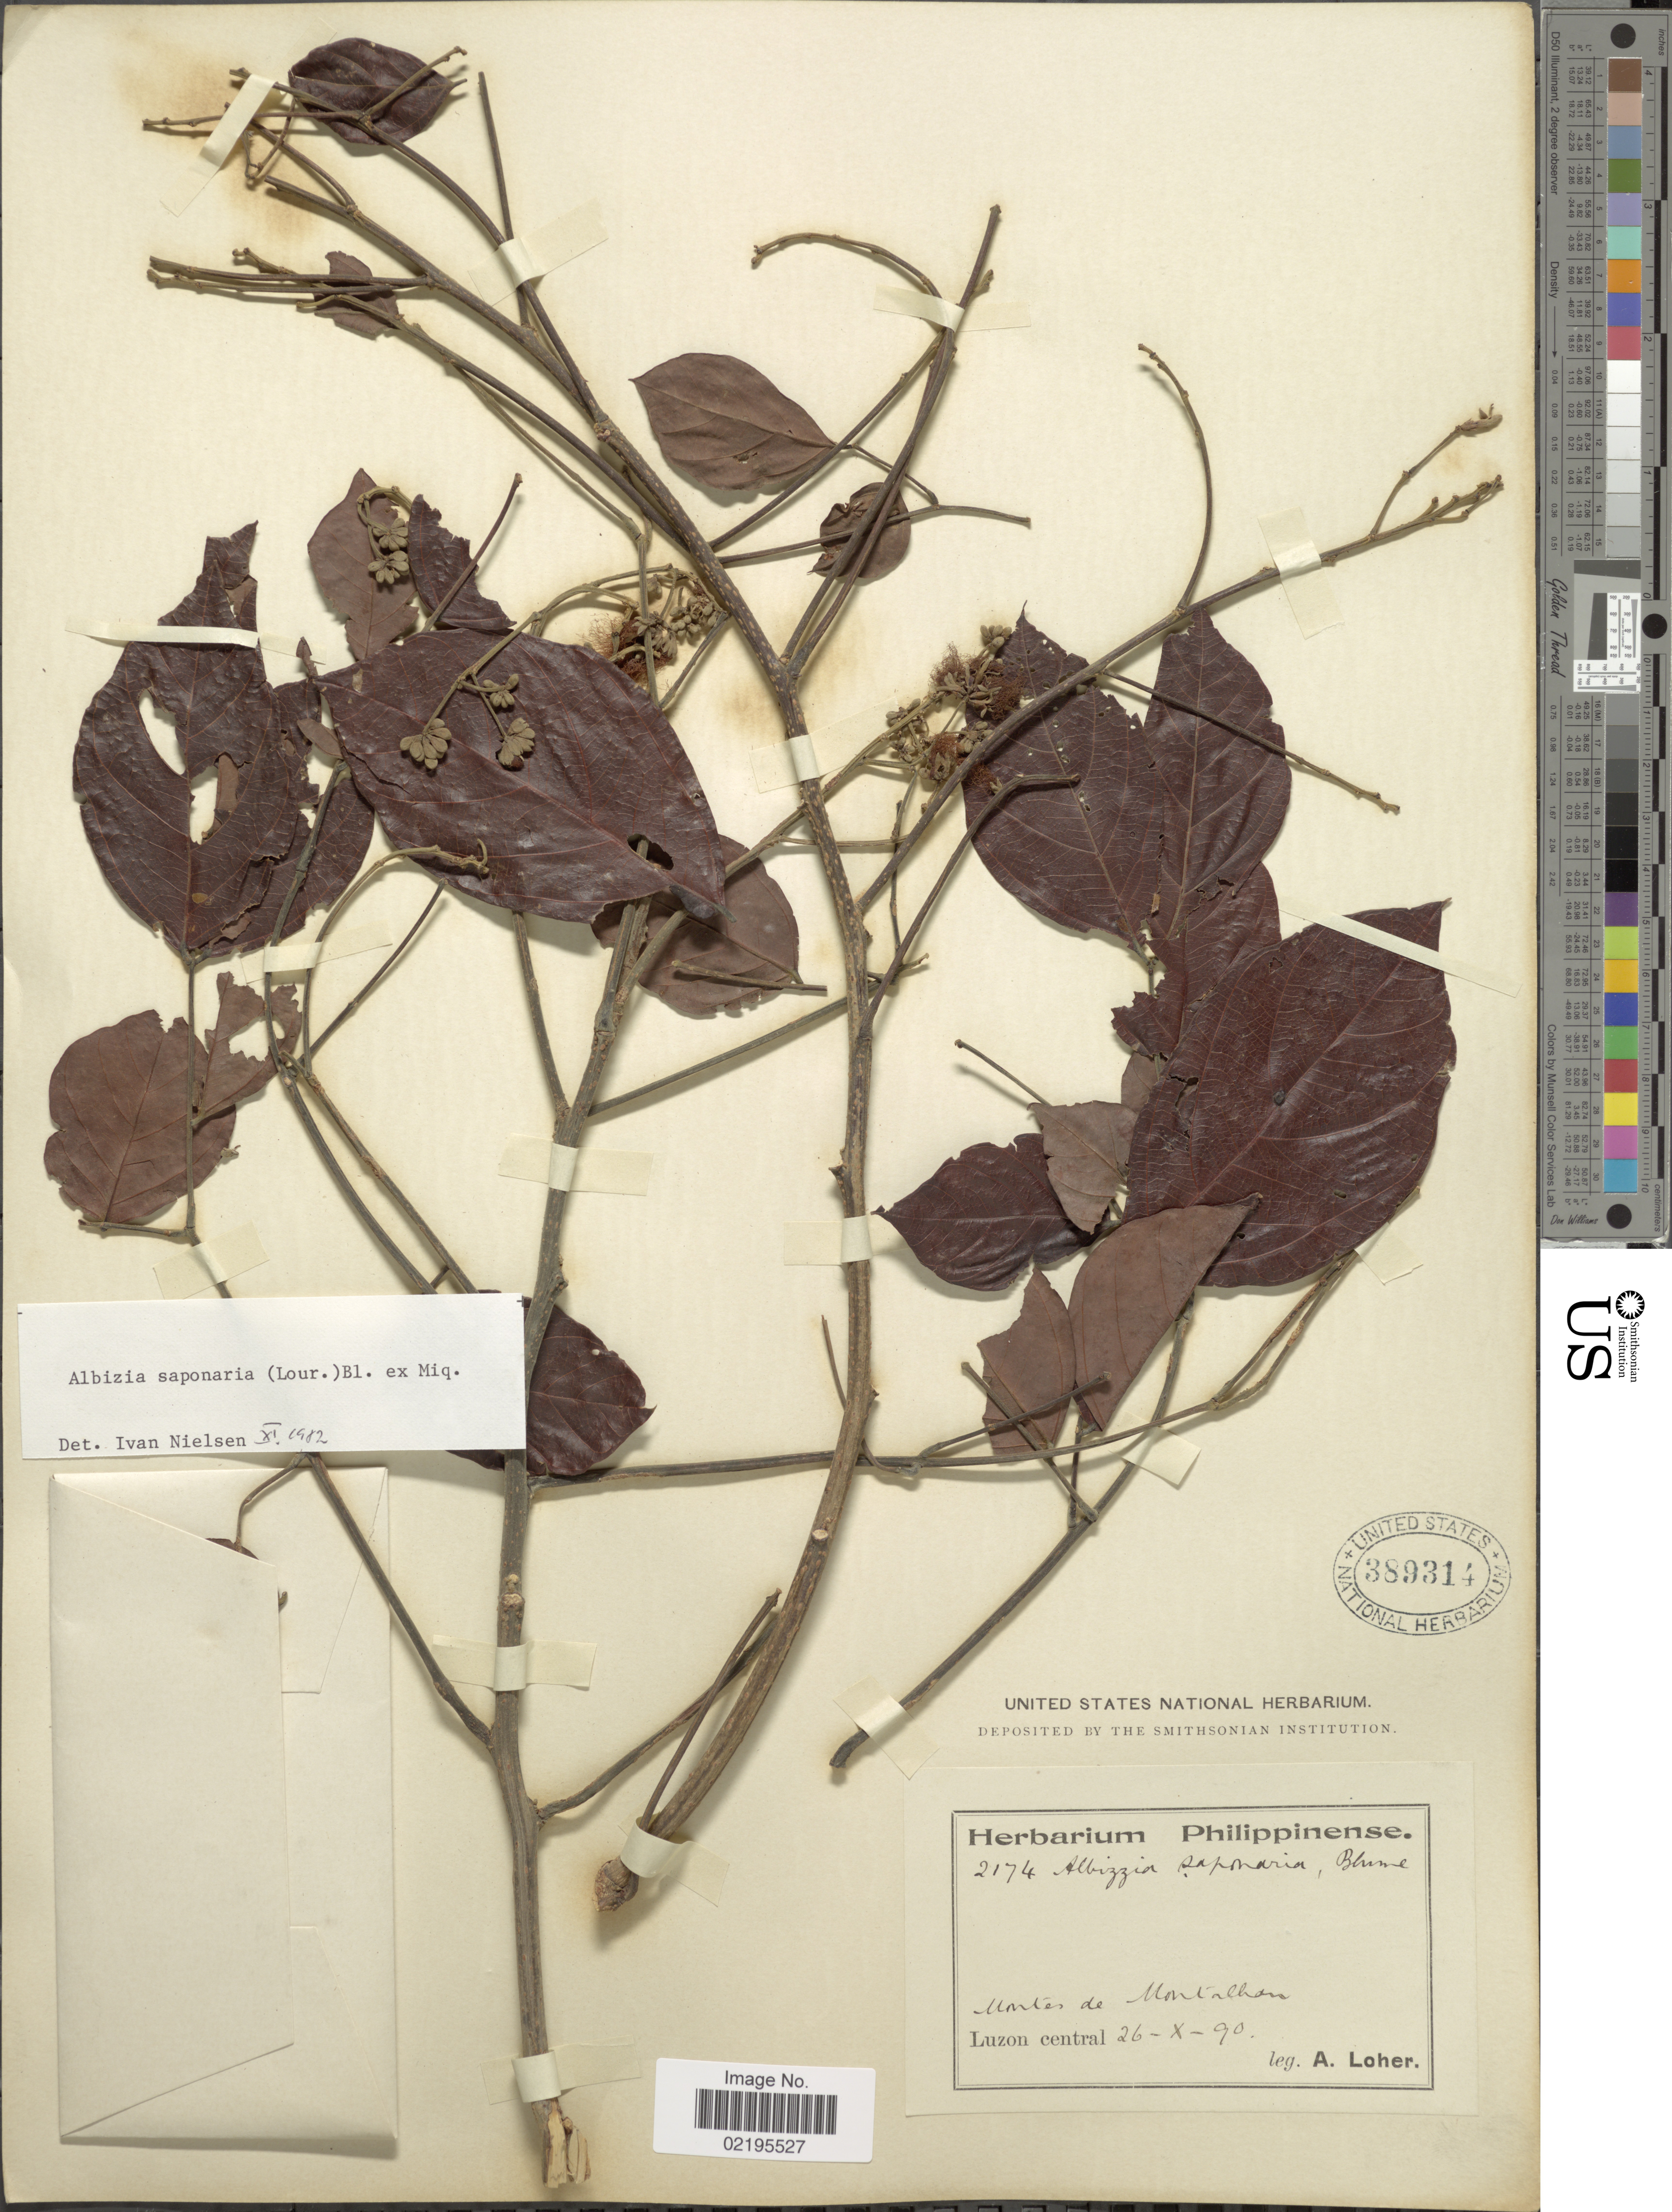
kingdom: Plantae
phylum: Tracheophyta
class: Magnoliopsida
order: Fabales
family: Fabaceae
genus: Albizia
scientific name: Albizia saponaria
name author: (Lour.) Blume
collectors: A. Loher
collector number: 2174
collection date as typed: Transcribed d/m/y: 26/10/90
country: Philippines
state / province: Central Luzon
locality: Montes de Montalban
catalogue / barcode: US 389314